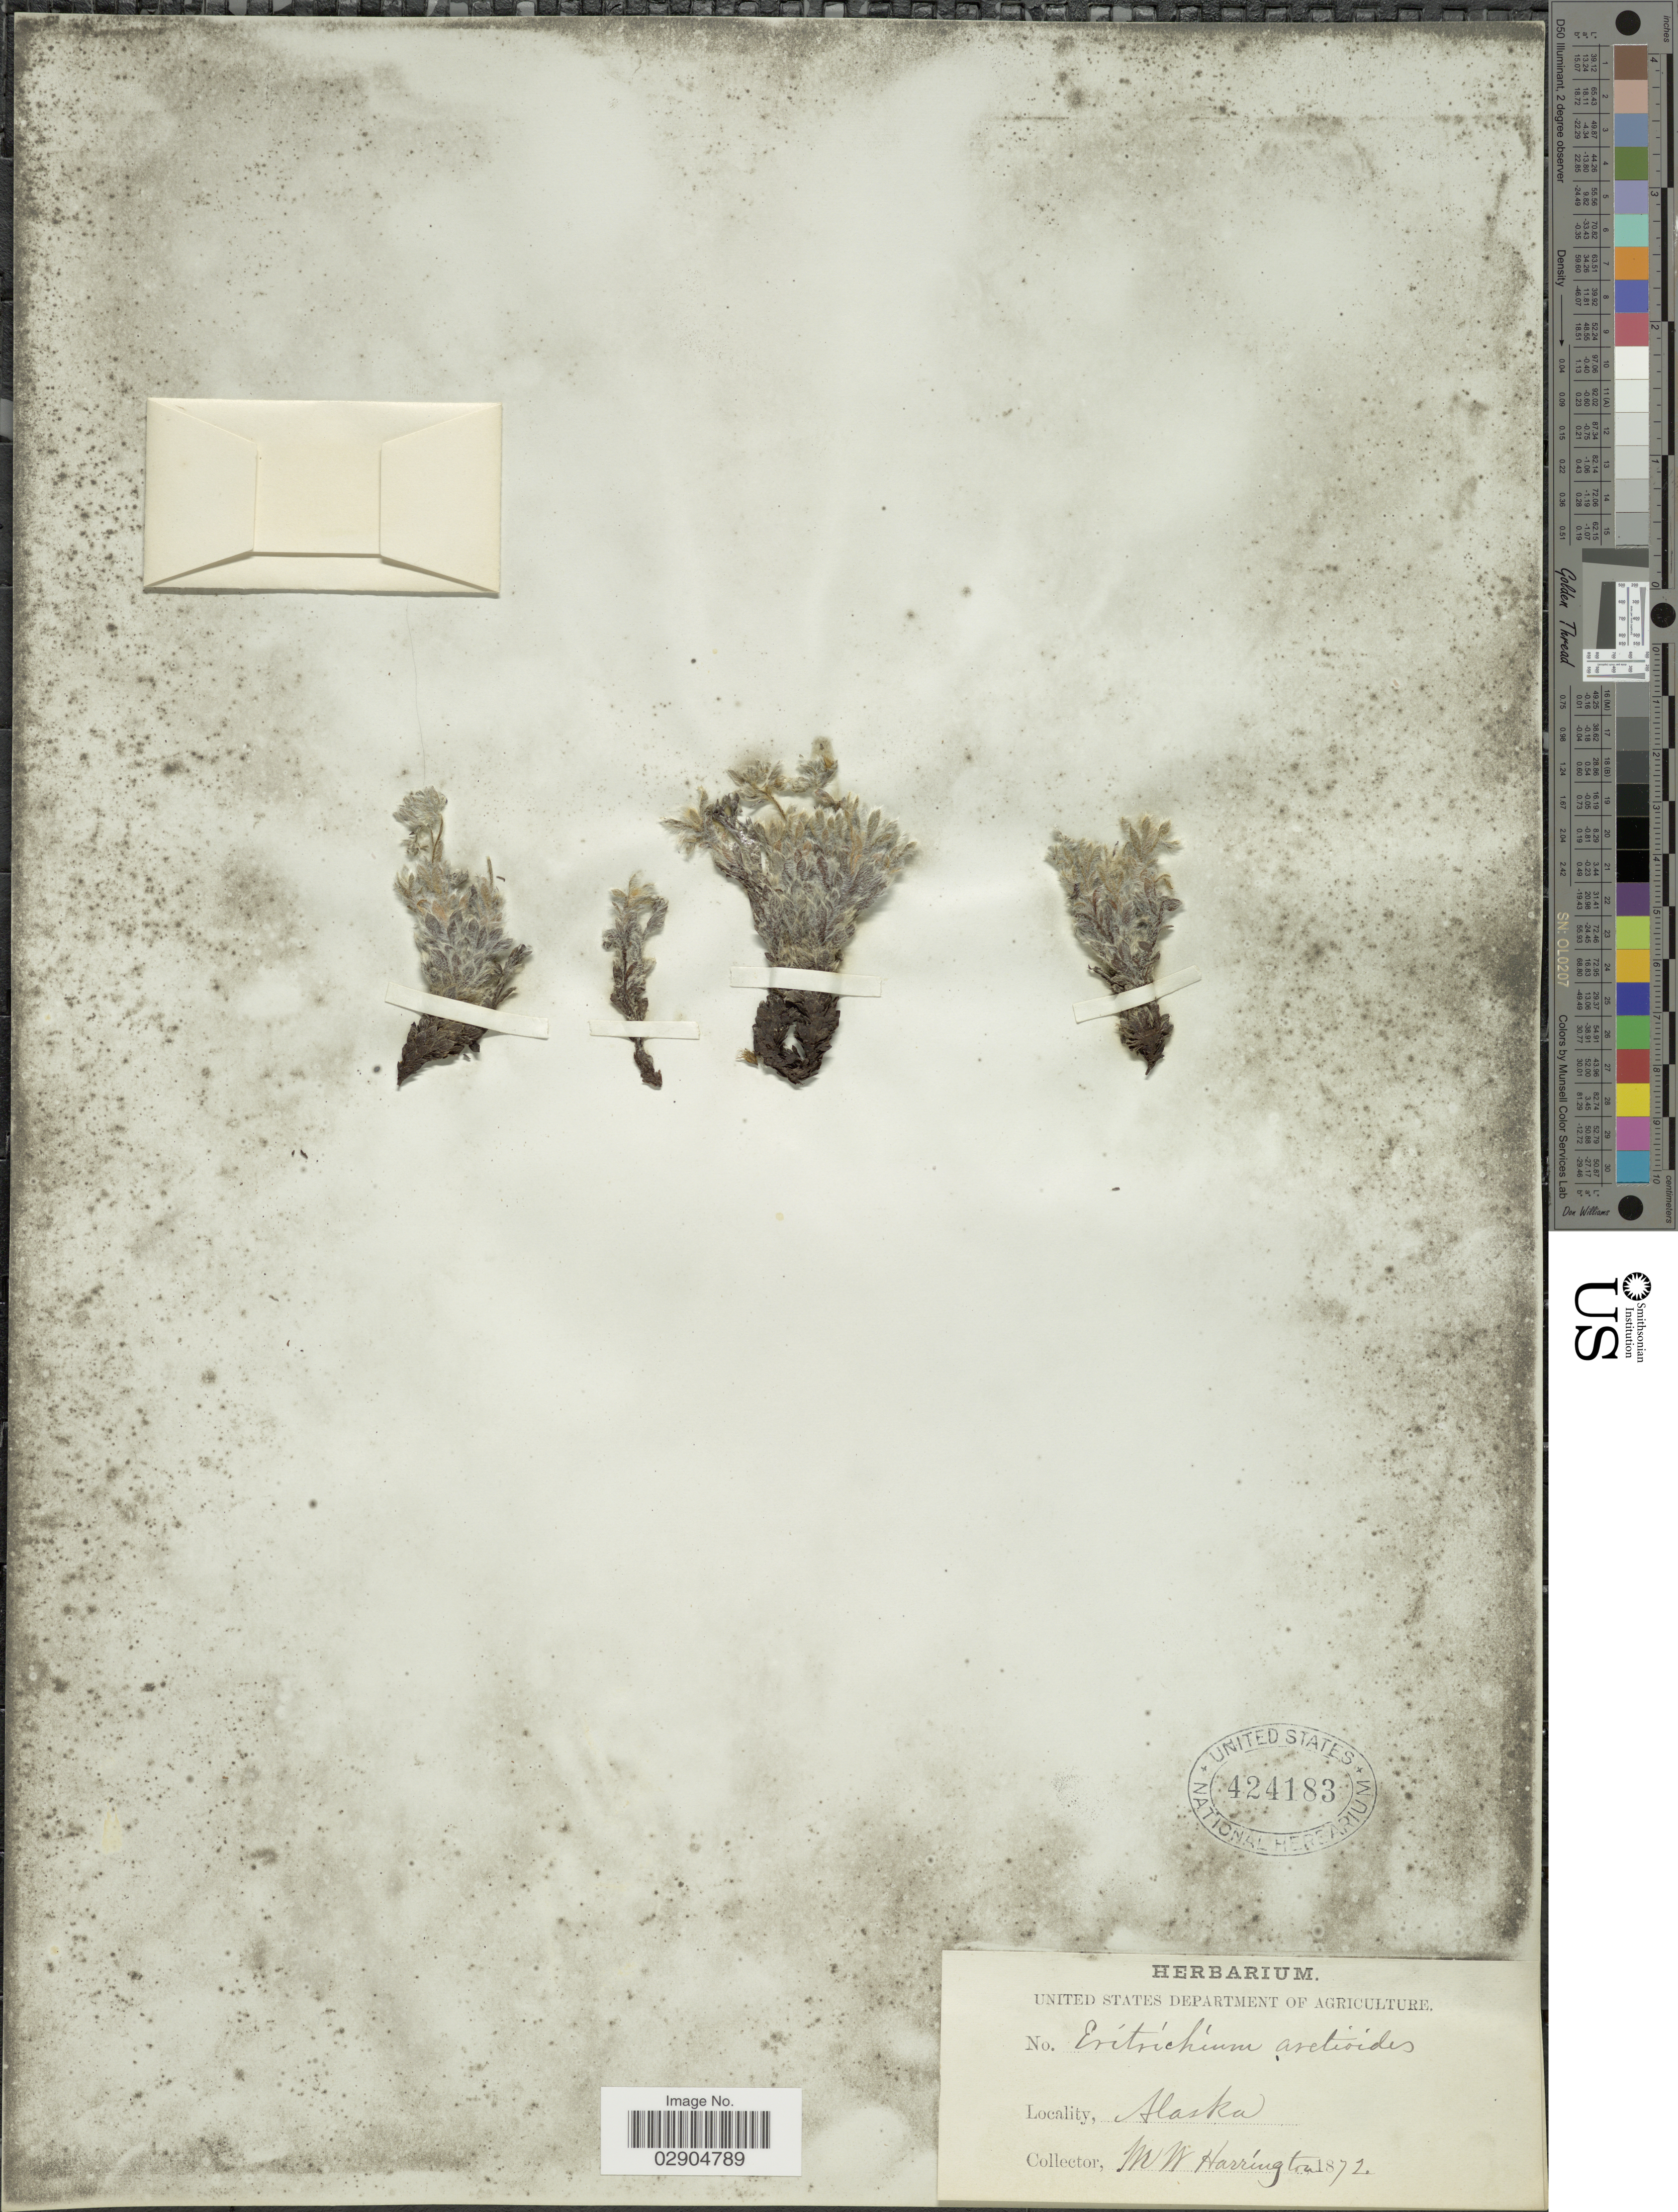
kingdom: Plantae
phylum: Tracheophyta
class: Magnoliopsida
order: Boraginales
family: Boraginaceae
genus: Eritrichium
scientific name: Eritrichium aretioides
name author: (Cham.) DC.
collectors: M. W. Harrington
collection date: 1872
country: United States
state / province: Alaska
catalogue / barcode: US 424183